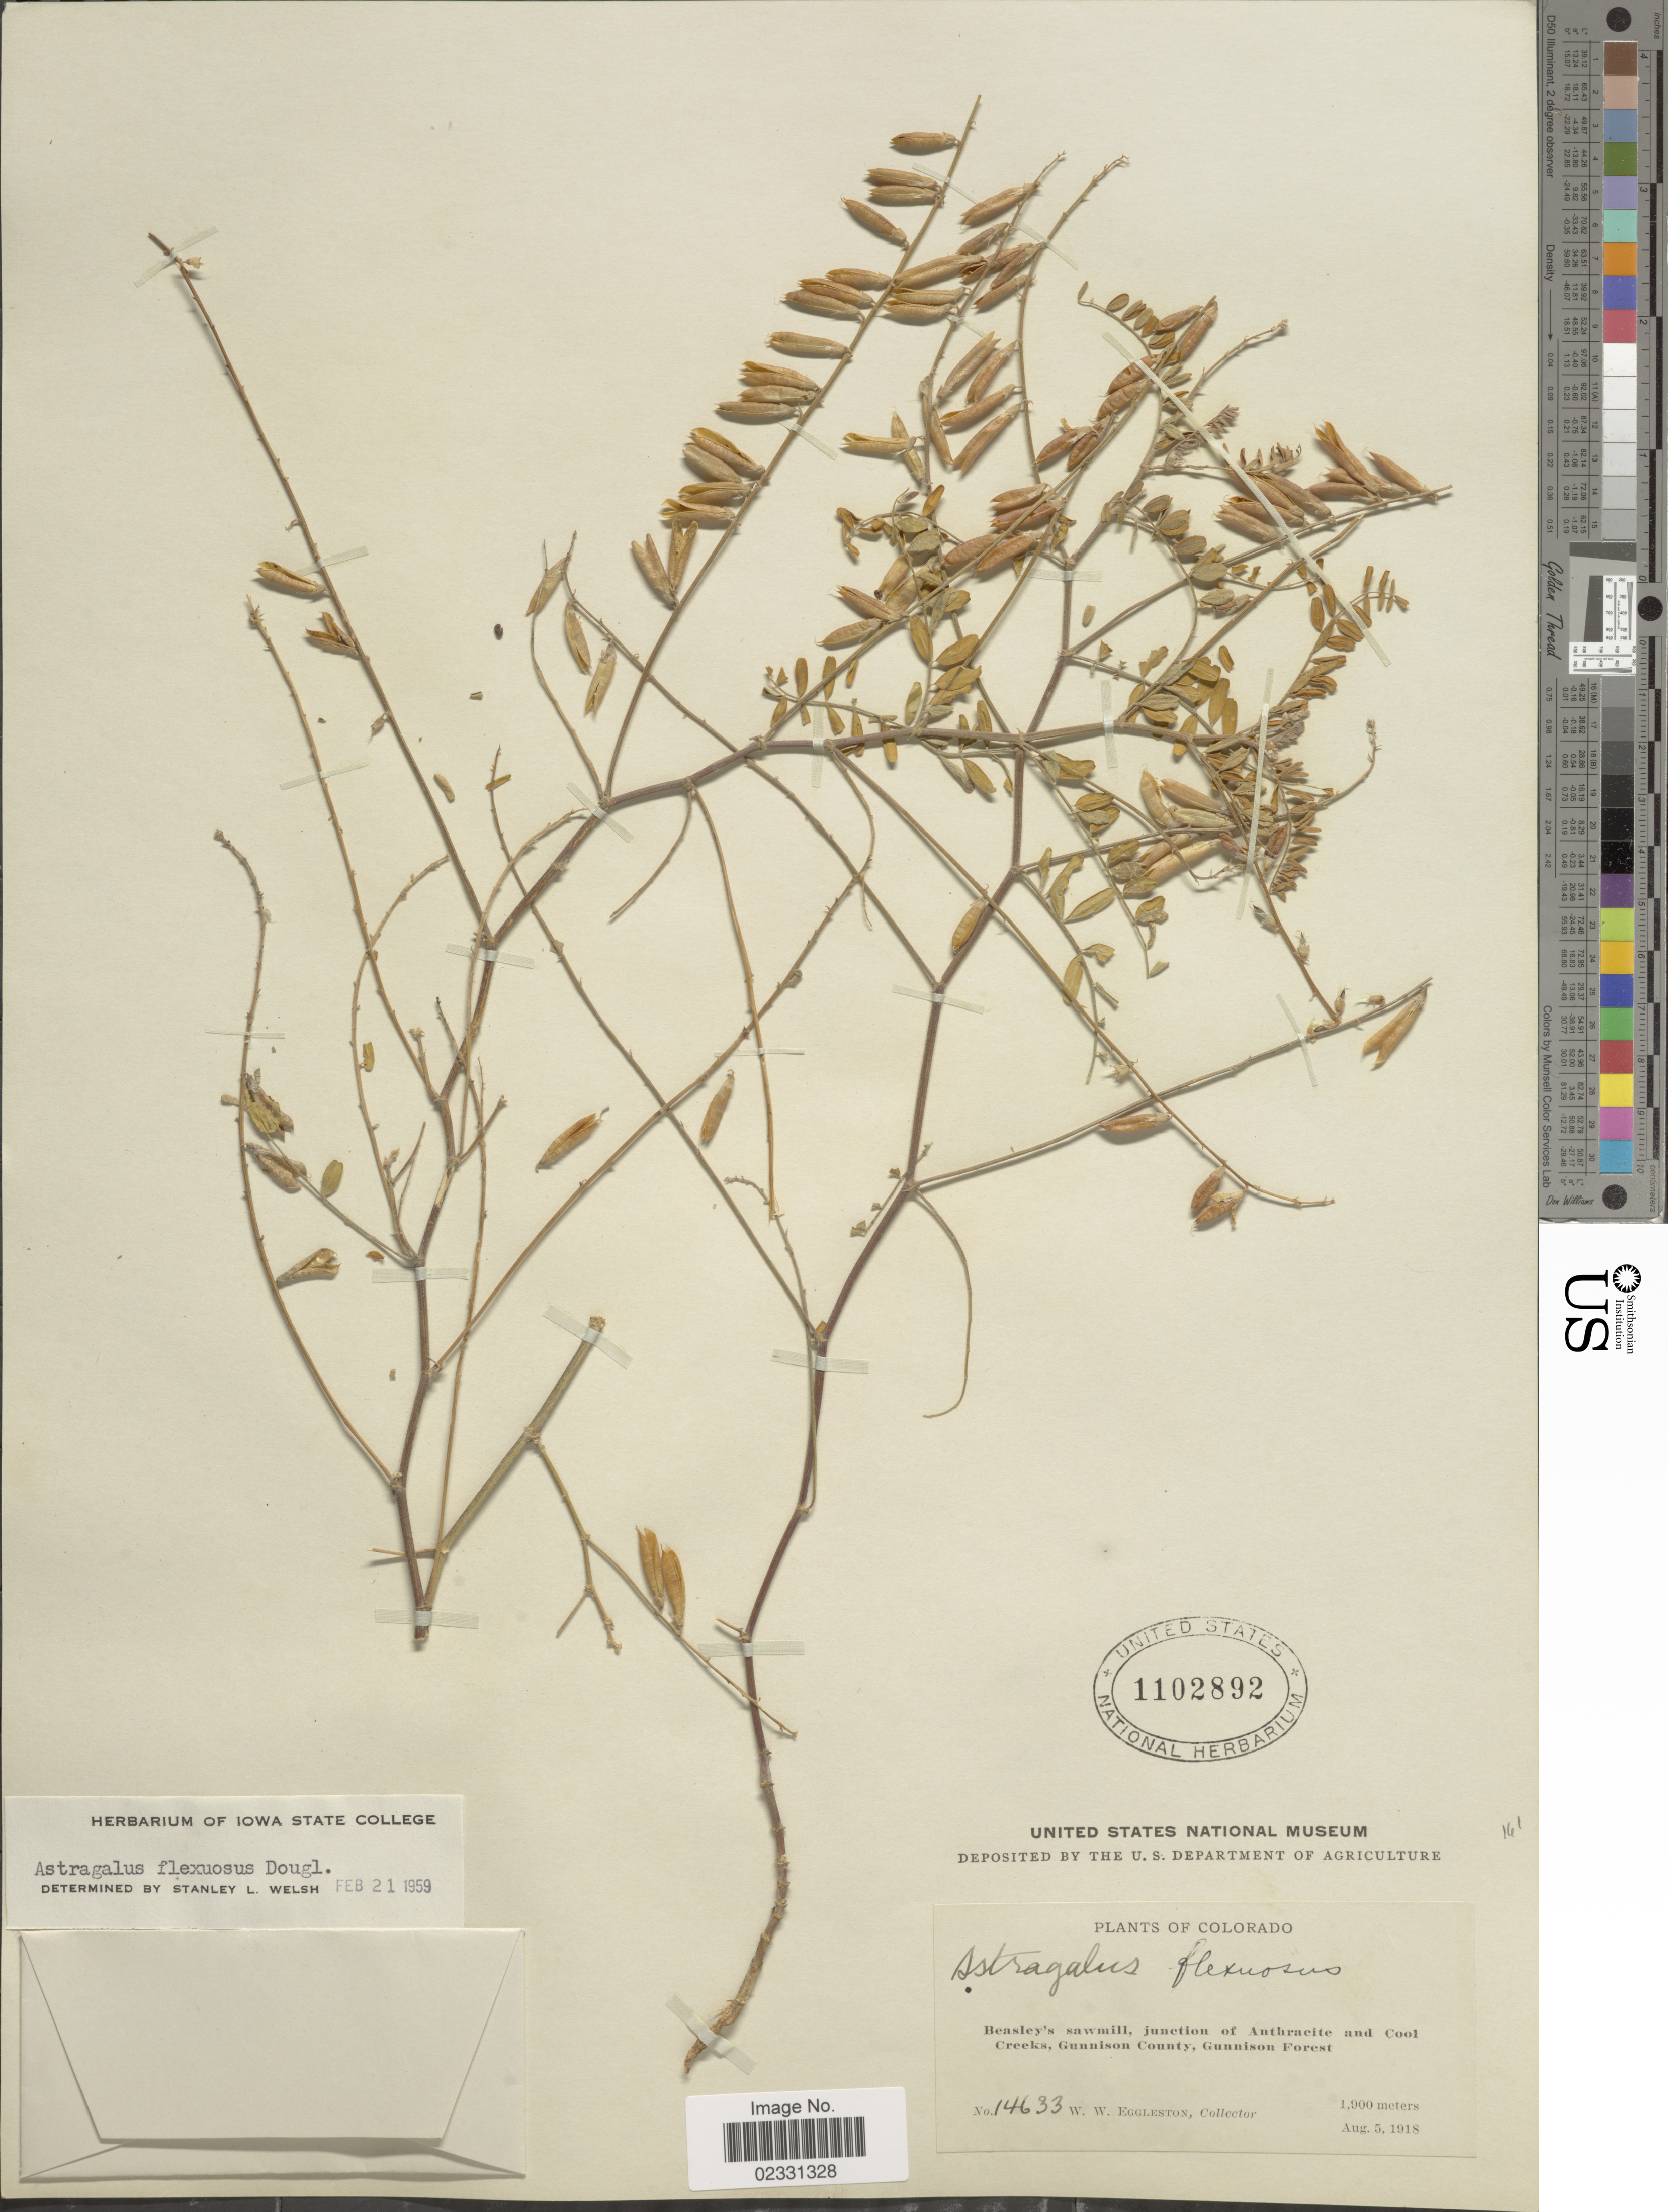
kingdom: Plantae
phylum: Tracheophyta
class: Magnoliopsida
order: Fabales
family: Fabaceae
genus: Astragalus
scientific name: Astragalus flexuosus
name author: (Hook.) Douglas ex G. Don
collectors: W. W. Eggleston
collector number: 14633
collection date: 1918-08-05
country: United States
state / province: Colorado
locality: Beasley's sawmill, junction of Authracite and Cool Creeks, Gunnison County, Gunnison Forest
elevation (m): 1900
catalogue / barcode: US 1102892